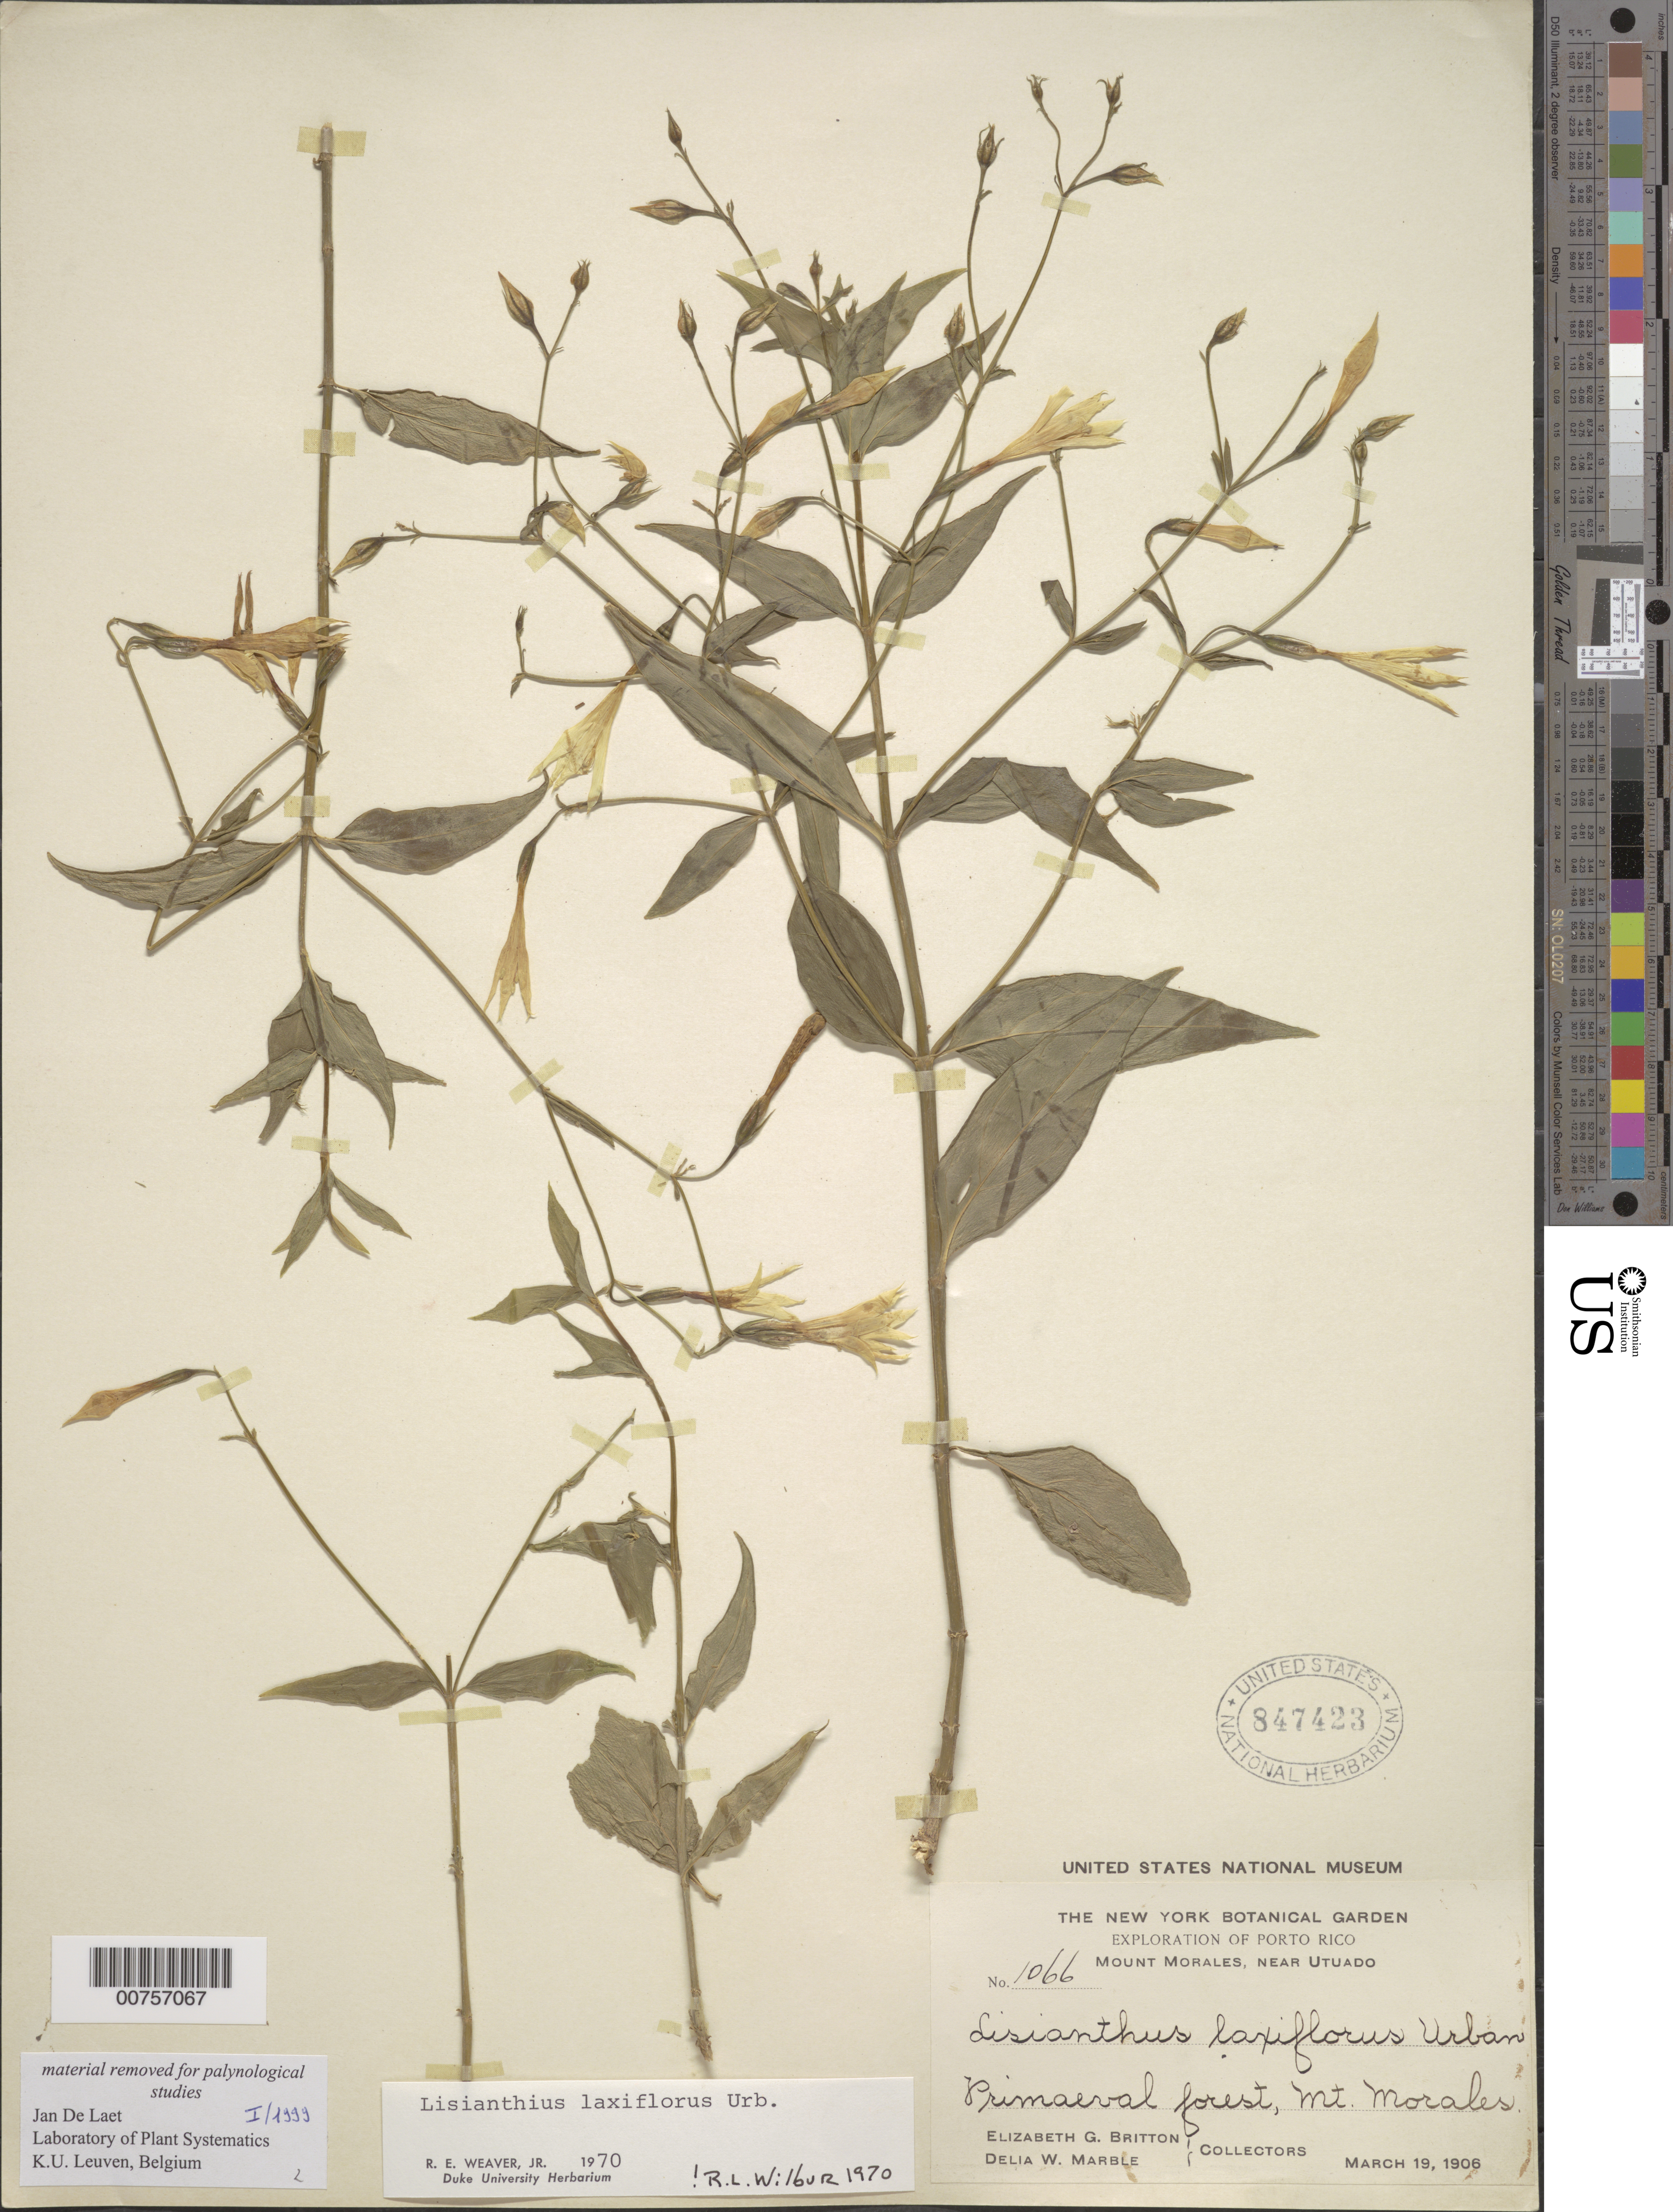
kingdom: Plantae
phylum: Tracheophyta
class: Magnoliopsida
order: Gentianales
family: Gentianaceae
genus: Lisianthius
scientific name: Lisianthius laxiflorus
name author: Urb.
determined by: Wilbur, R. L.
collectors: E. G. Britton & D. W. Marble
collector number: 1066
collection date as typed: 19 Mar 1906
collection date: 1906-03-19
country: Puerto Rico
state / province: Utuado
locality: Mount Morales, near Utuado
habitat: Primaeval forest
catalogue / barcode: US 847423